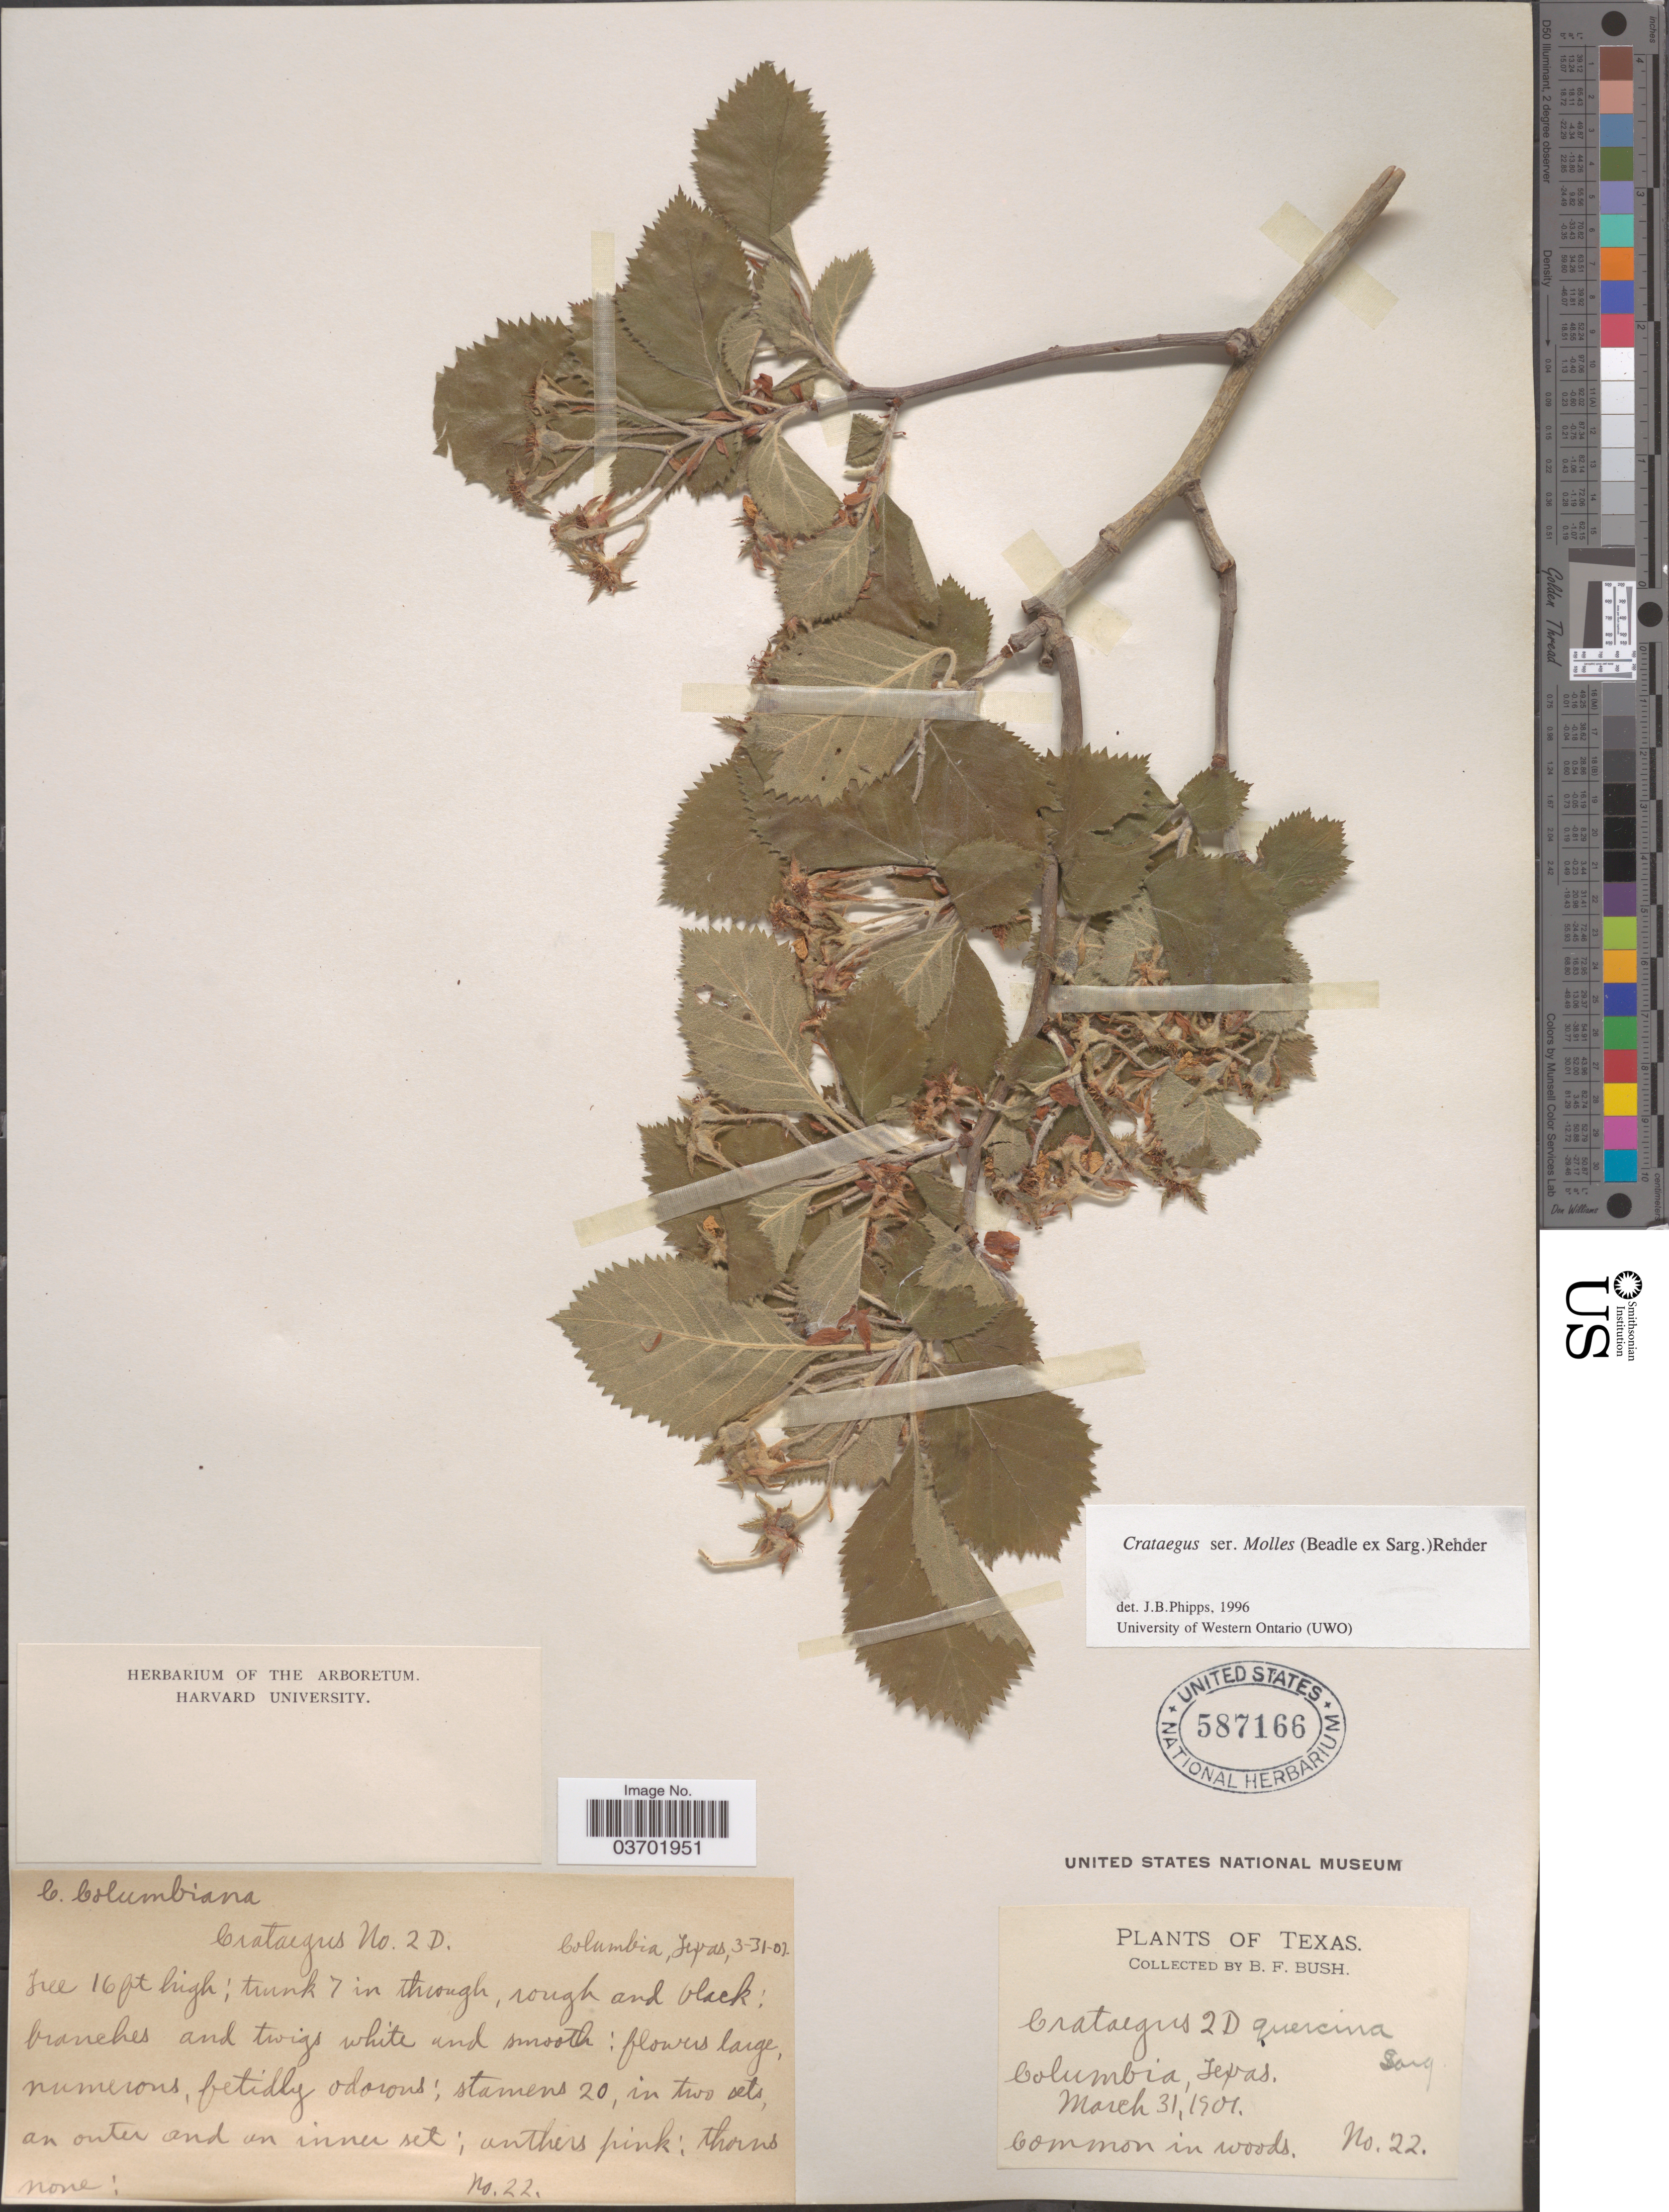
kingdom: Plantae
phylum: Tracheophyta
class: Magnoliopsida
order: Rosales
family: Rosaceae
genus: Crataegus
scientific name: Crataegus texana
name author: Buckley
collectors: B. F. Bush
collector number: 22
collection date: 1901-03-31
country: United States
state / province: Texas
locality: Columbia.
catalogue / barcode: US 587166